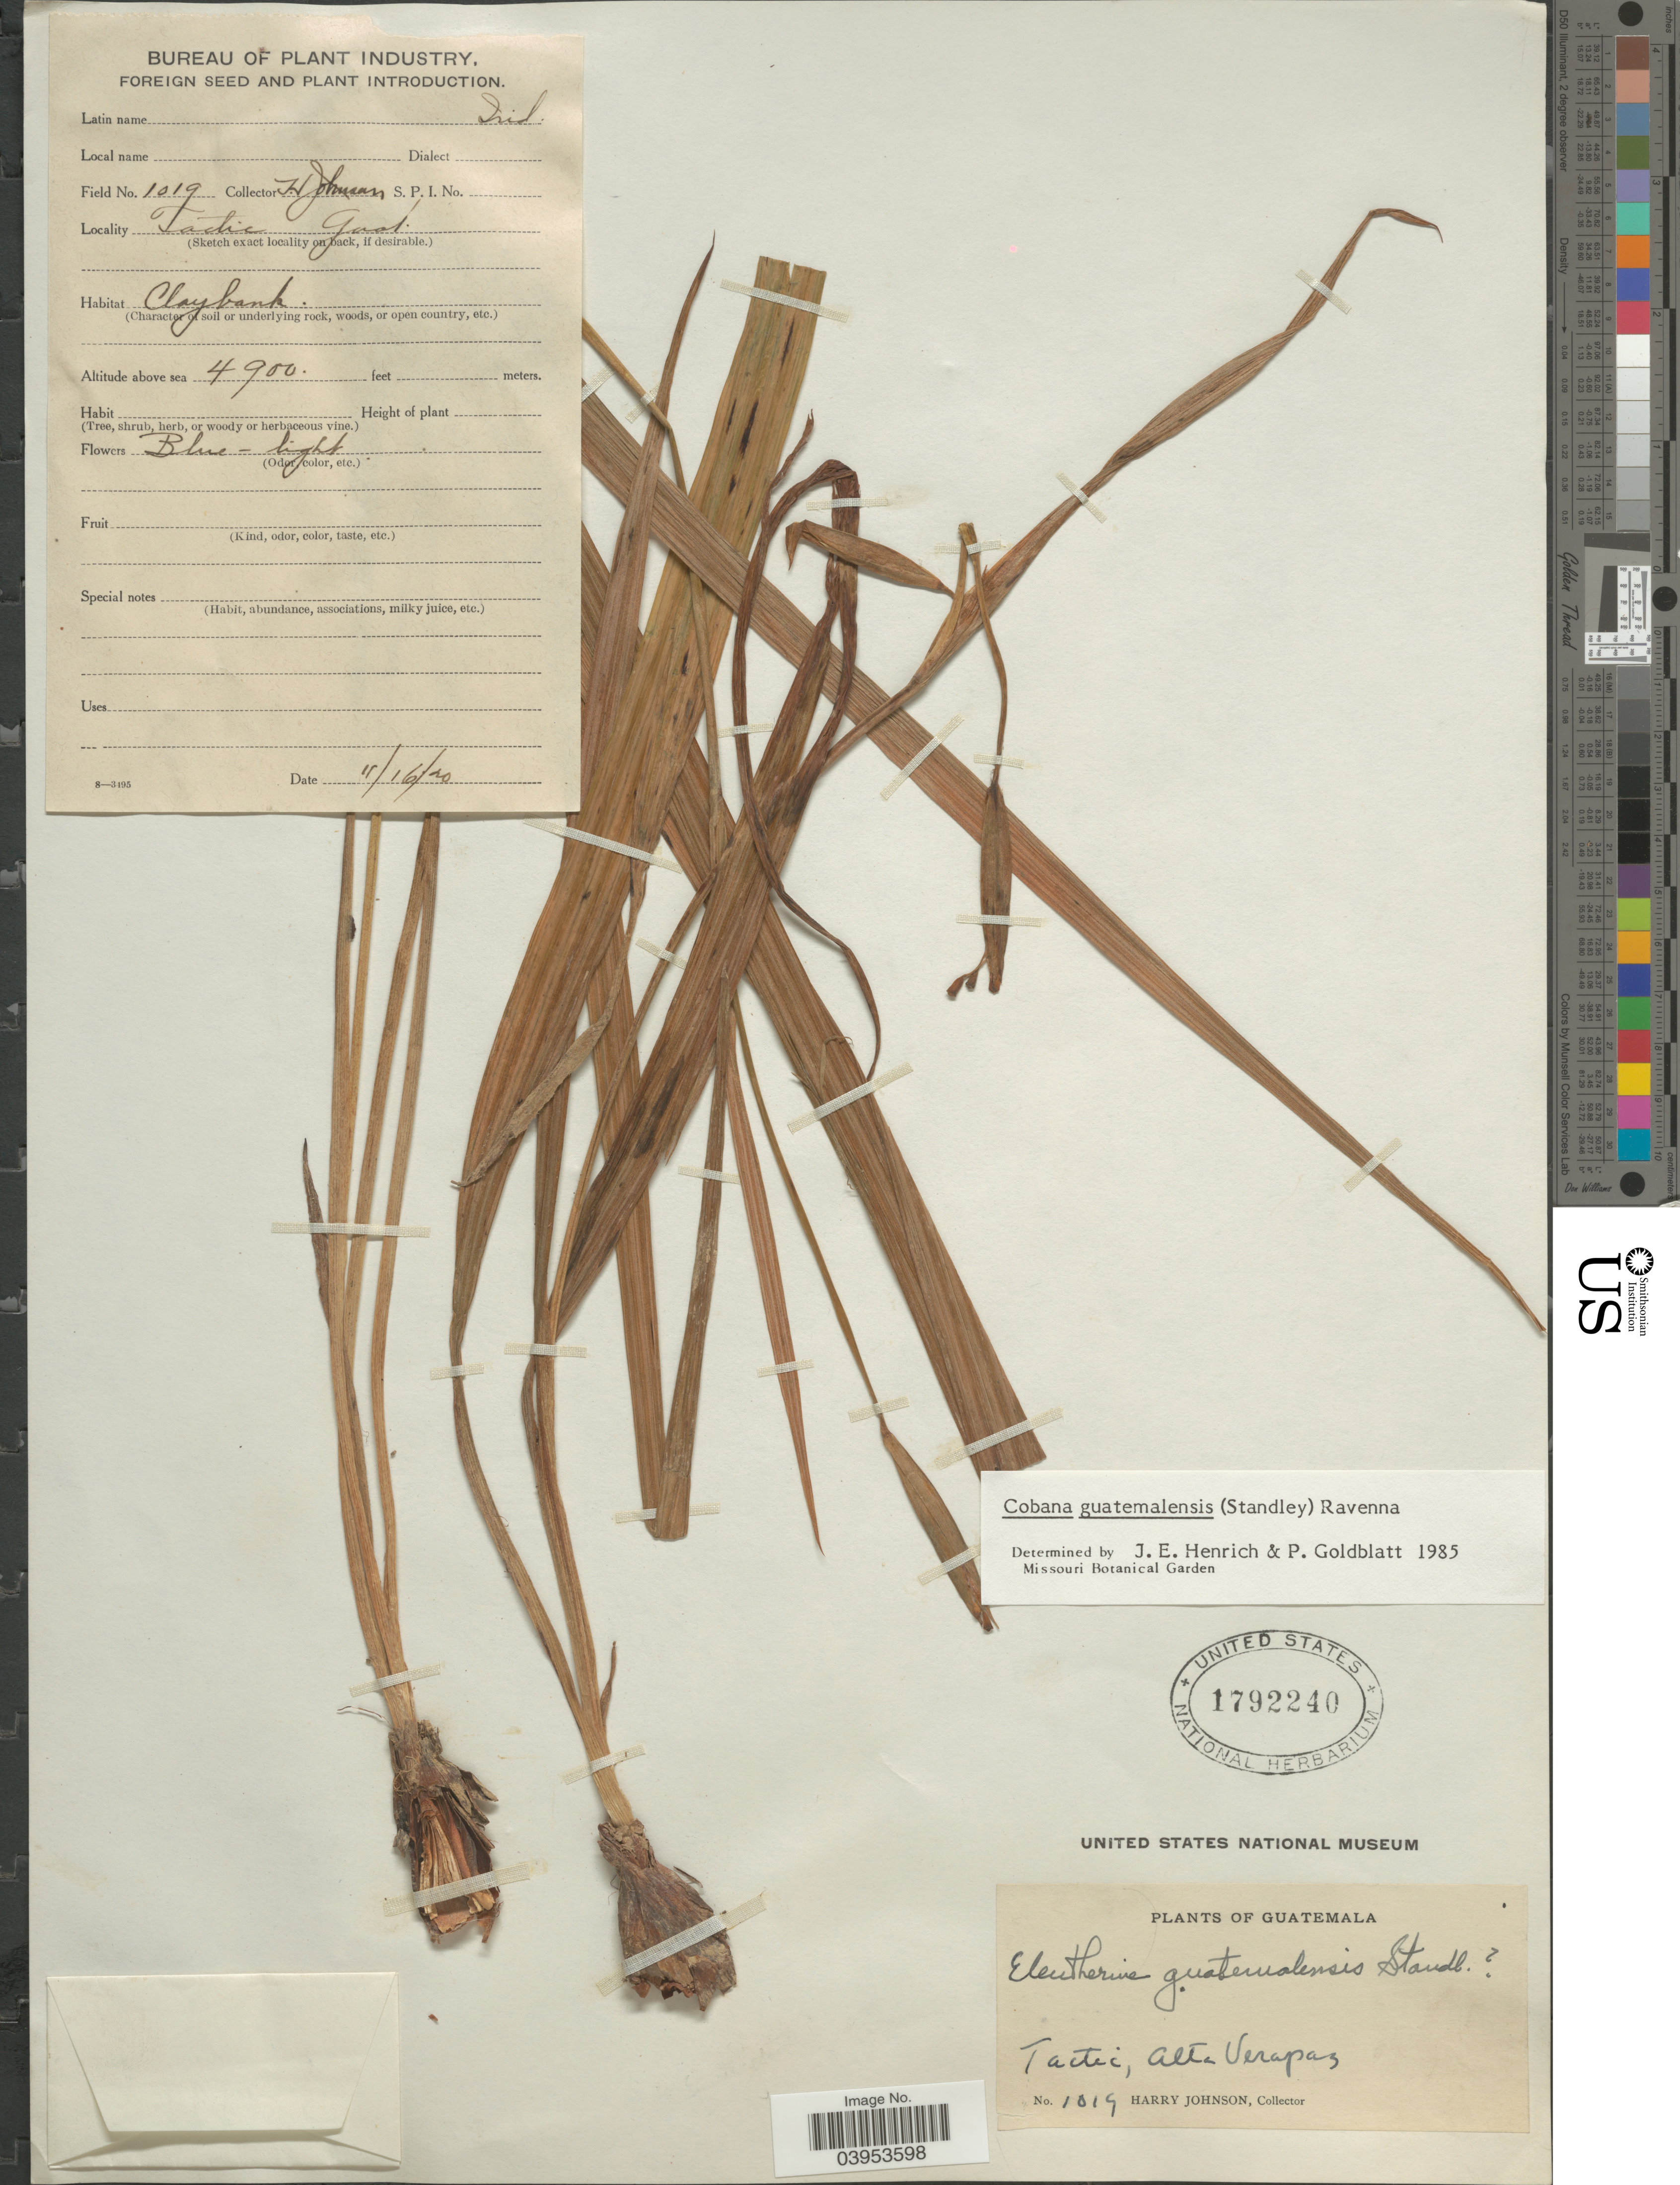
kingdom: Plantae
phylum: Tracheophyta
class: Liliopsida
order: Asparagales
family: Iridaceae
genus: Cobana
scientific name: Cobana guatemalensis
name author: (Standl.) Ravenna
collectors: H. Johnson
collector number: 1019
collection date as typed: Transcribed d/m/y: 16/11/20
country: Guatemala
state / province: Alta Verapaz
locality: Tactic.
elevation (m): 1494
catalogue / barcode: US 1792240